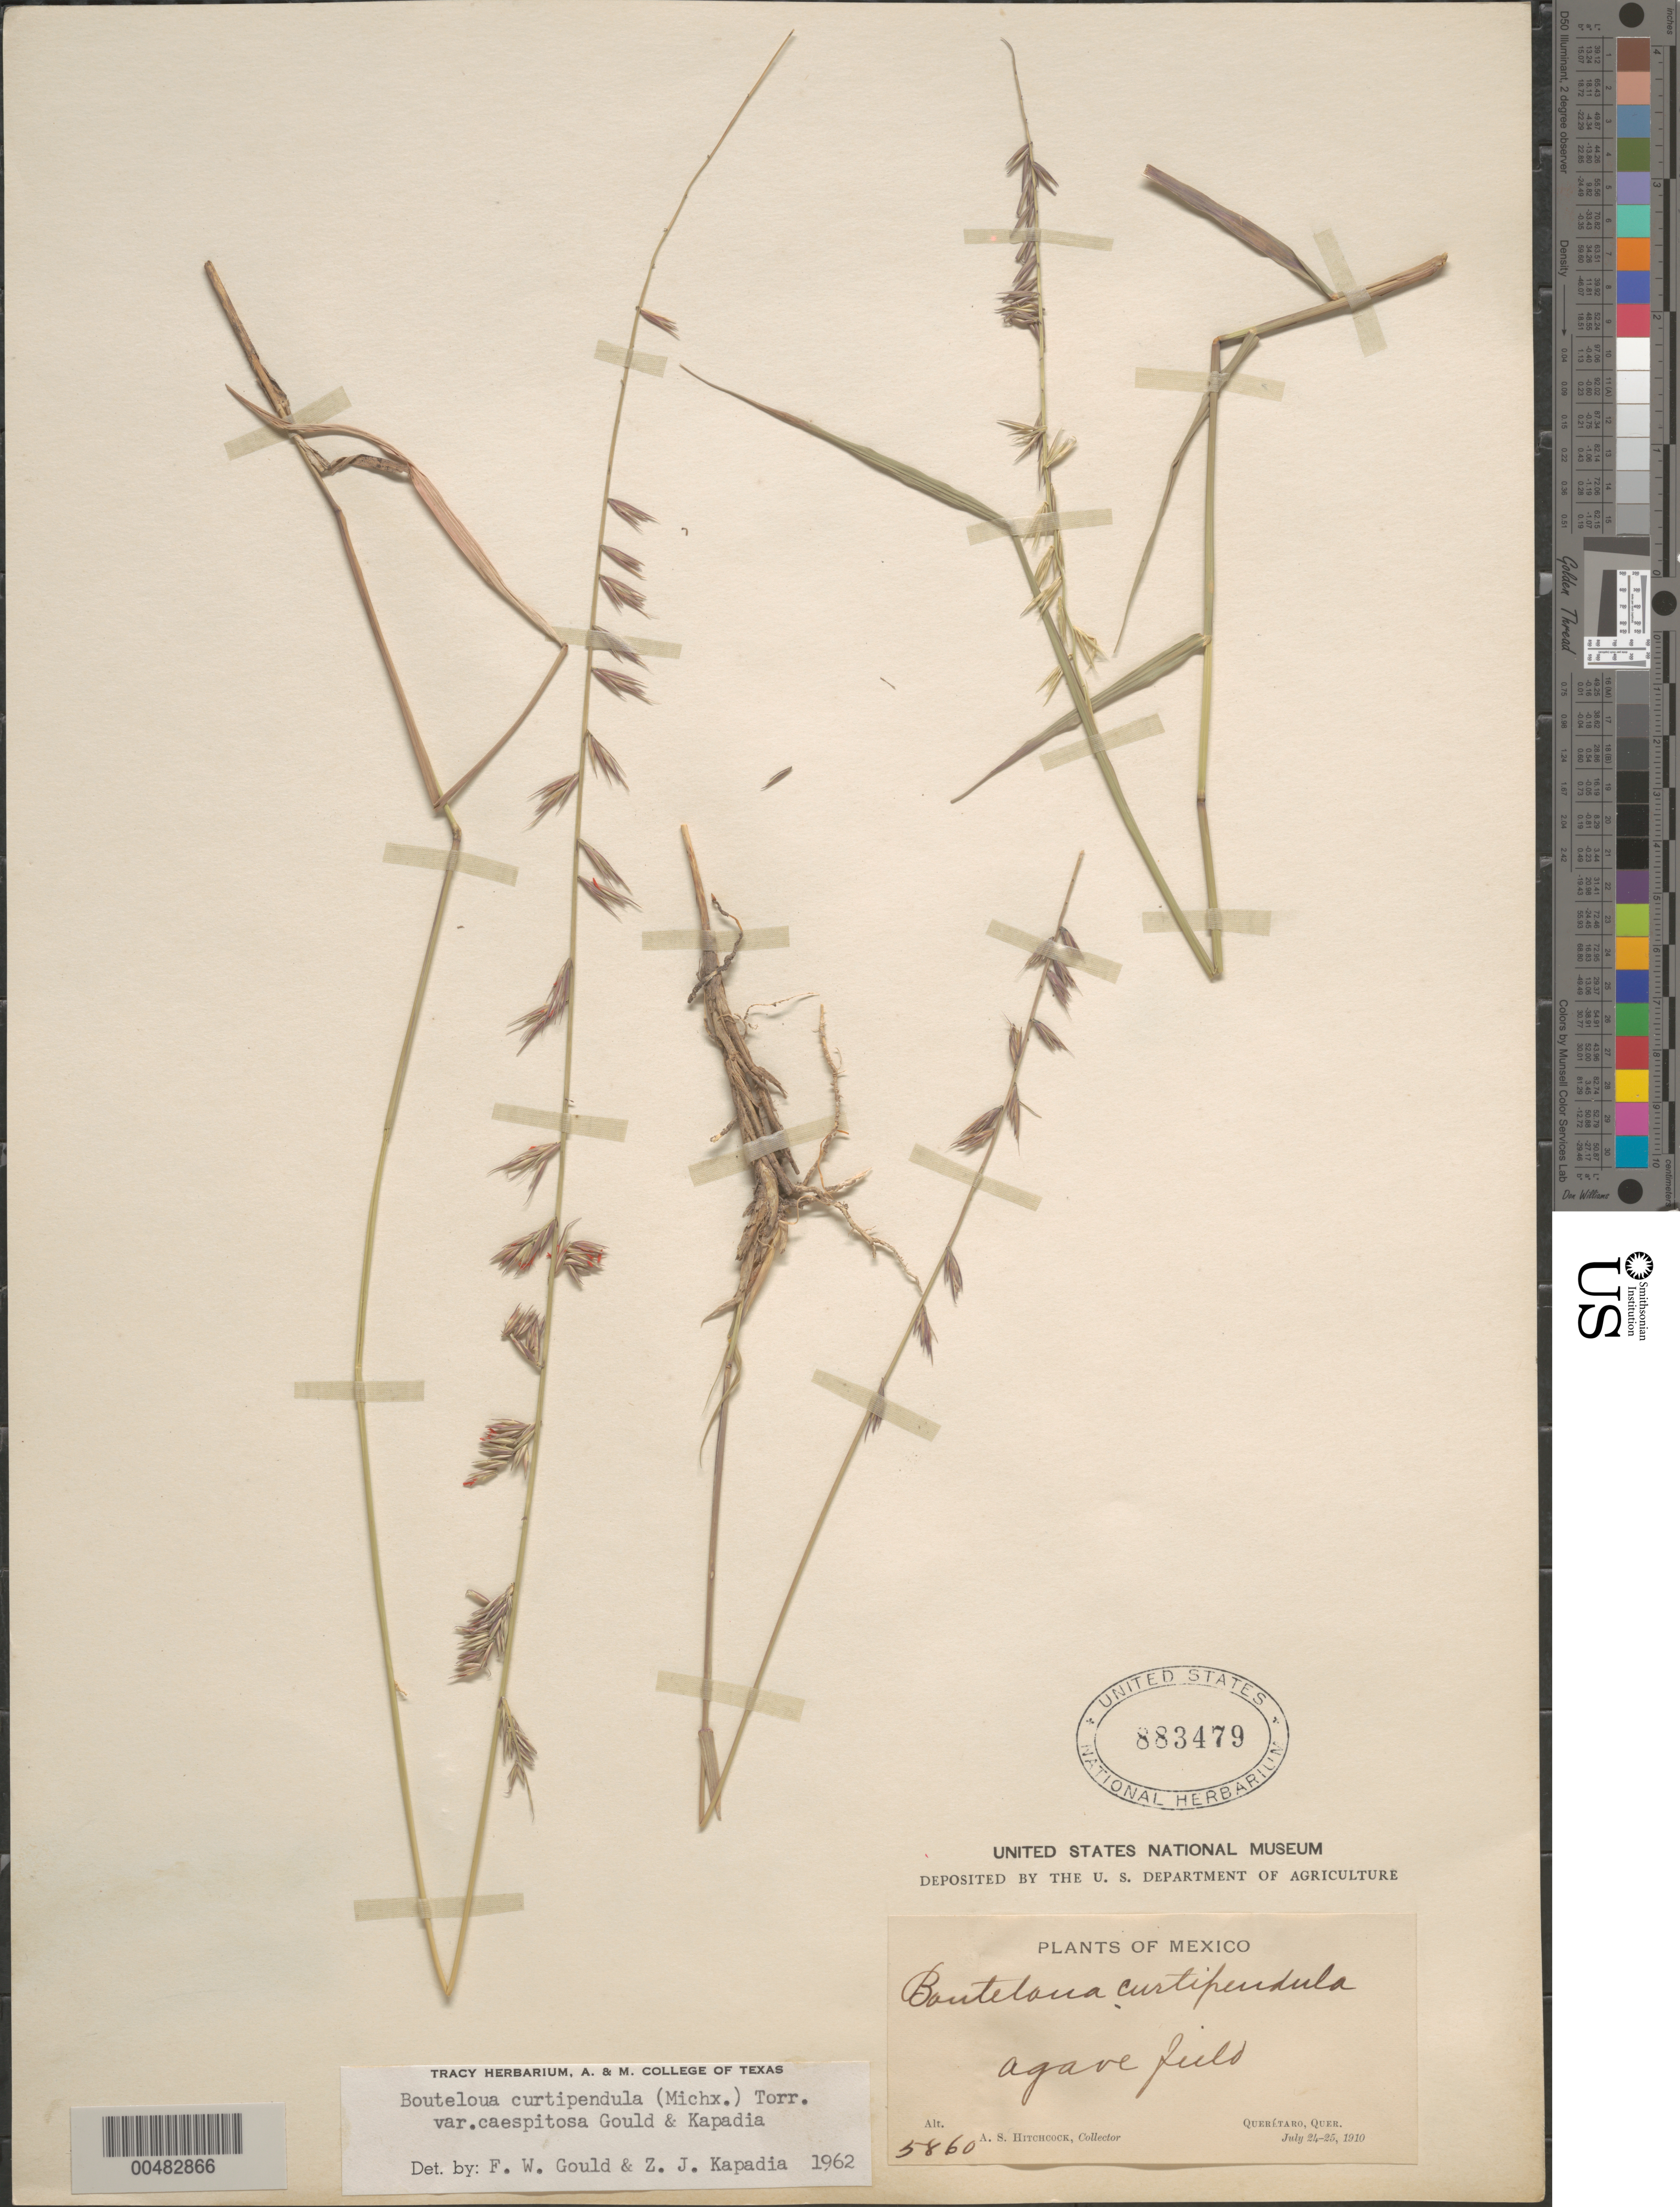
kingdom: Plantae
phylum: Tracheophyta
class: Liliopsida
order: Poales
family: Poaceae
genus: Bouteloua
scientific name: Bouteloua curtipendula var. caespitosa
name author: Gould & Kapadia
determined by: Gould, F. W.; Kapadia, Zarir J.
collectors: A. S. Hitchcock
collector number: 5860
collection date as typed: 24 Jul 1910 to 25 Jul 1910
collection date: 1910-07-24/1910-07-25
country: Mexico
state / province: Querétaro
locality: Querétaro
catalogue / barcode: US 883479